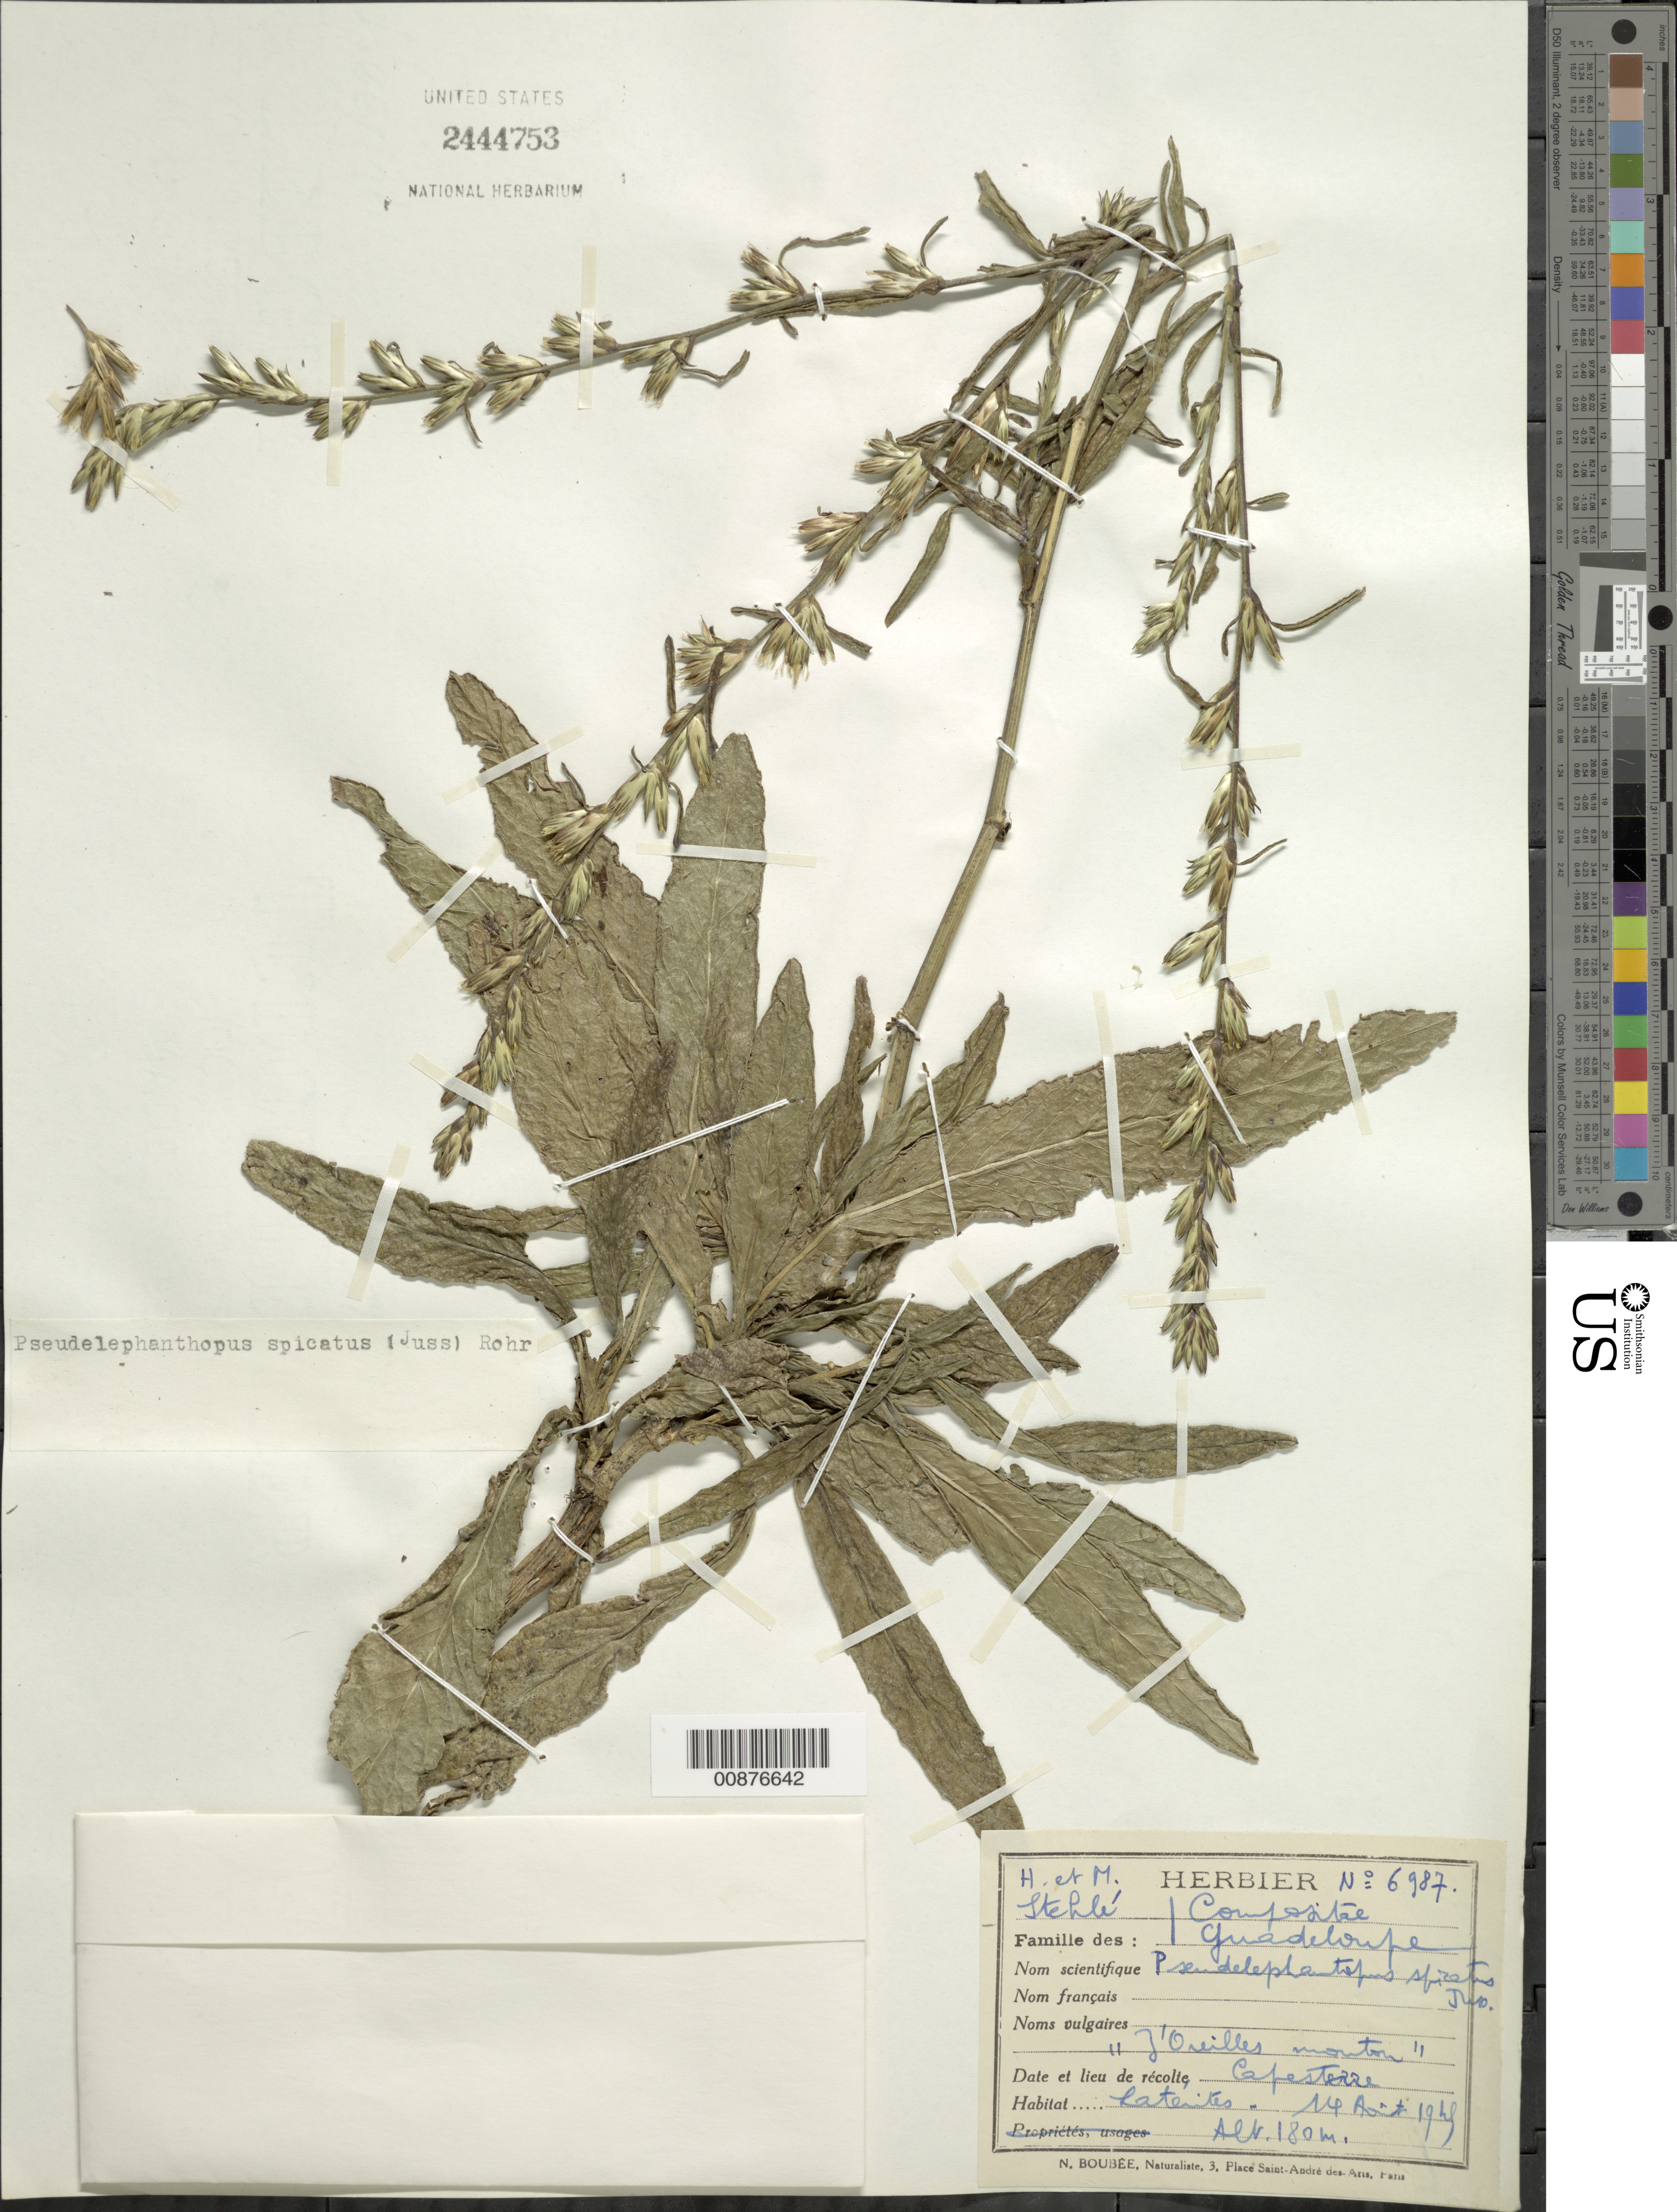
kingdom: Plantae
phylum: Tracheophyta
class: Magnoliopsida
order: Asterales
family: Asteraceae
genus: Pseudelephantopus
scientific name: Pseudelephantopus spicatus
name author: (Juss. ex Aubl.) C.F. Baker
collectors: H. Stehlé & M. Stehlé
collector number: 6987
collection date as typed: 14 Aug 1948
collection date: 1948-08-14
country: Guadeloupe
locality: Cafesterre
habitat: Laterites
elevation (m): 180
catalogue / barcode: US 2444753